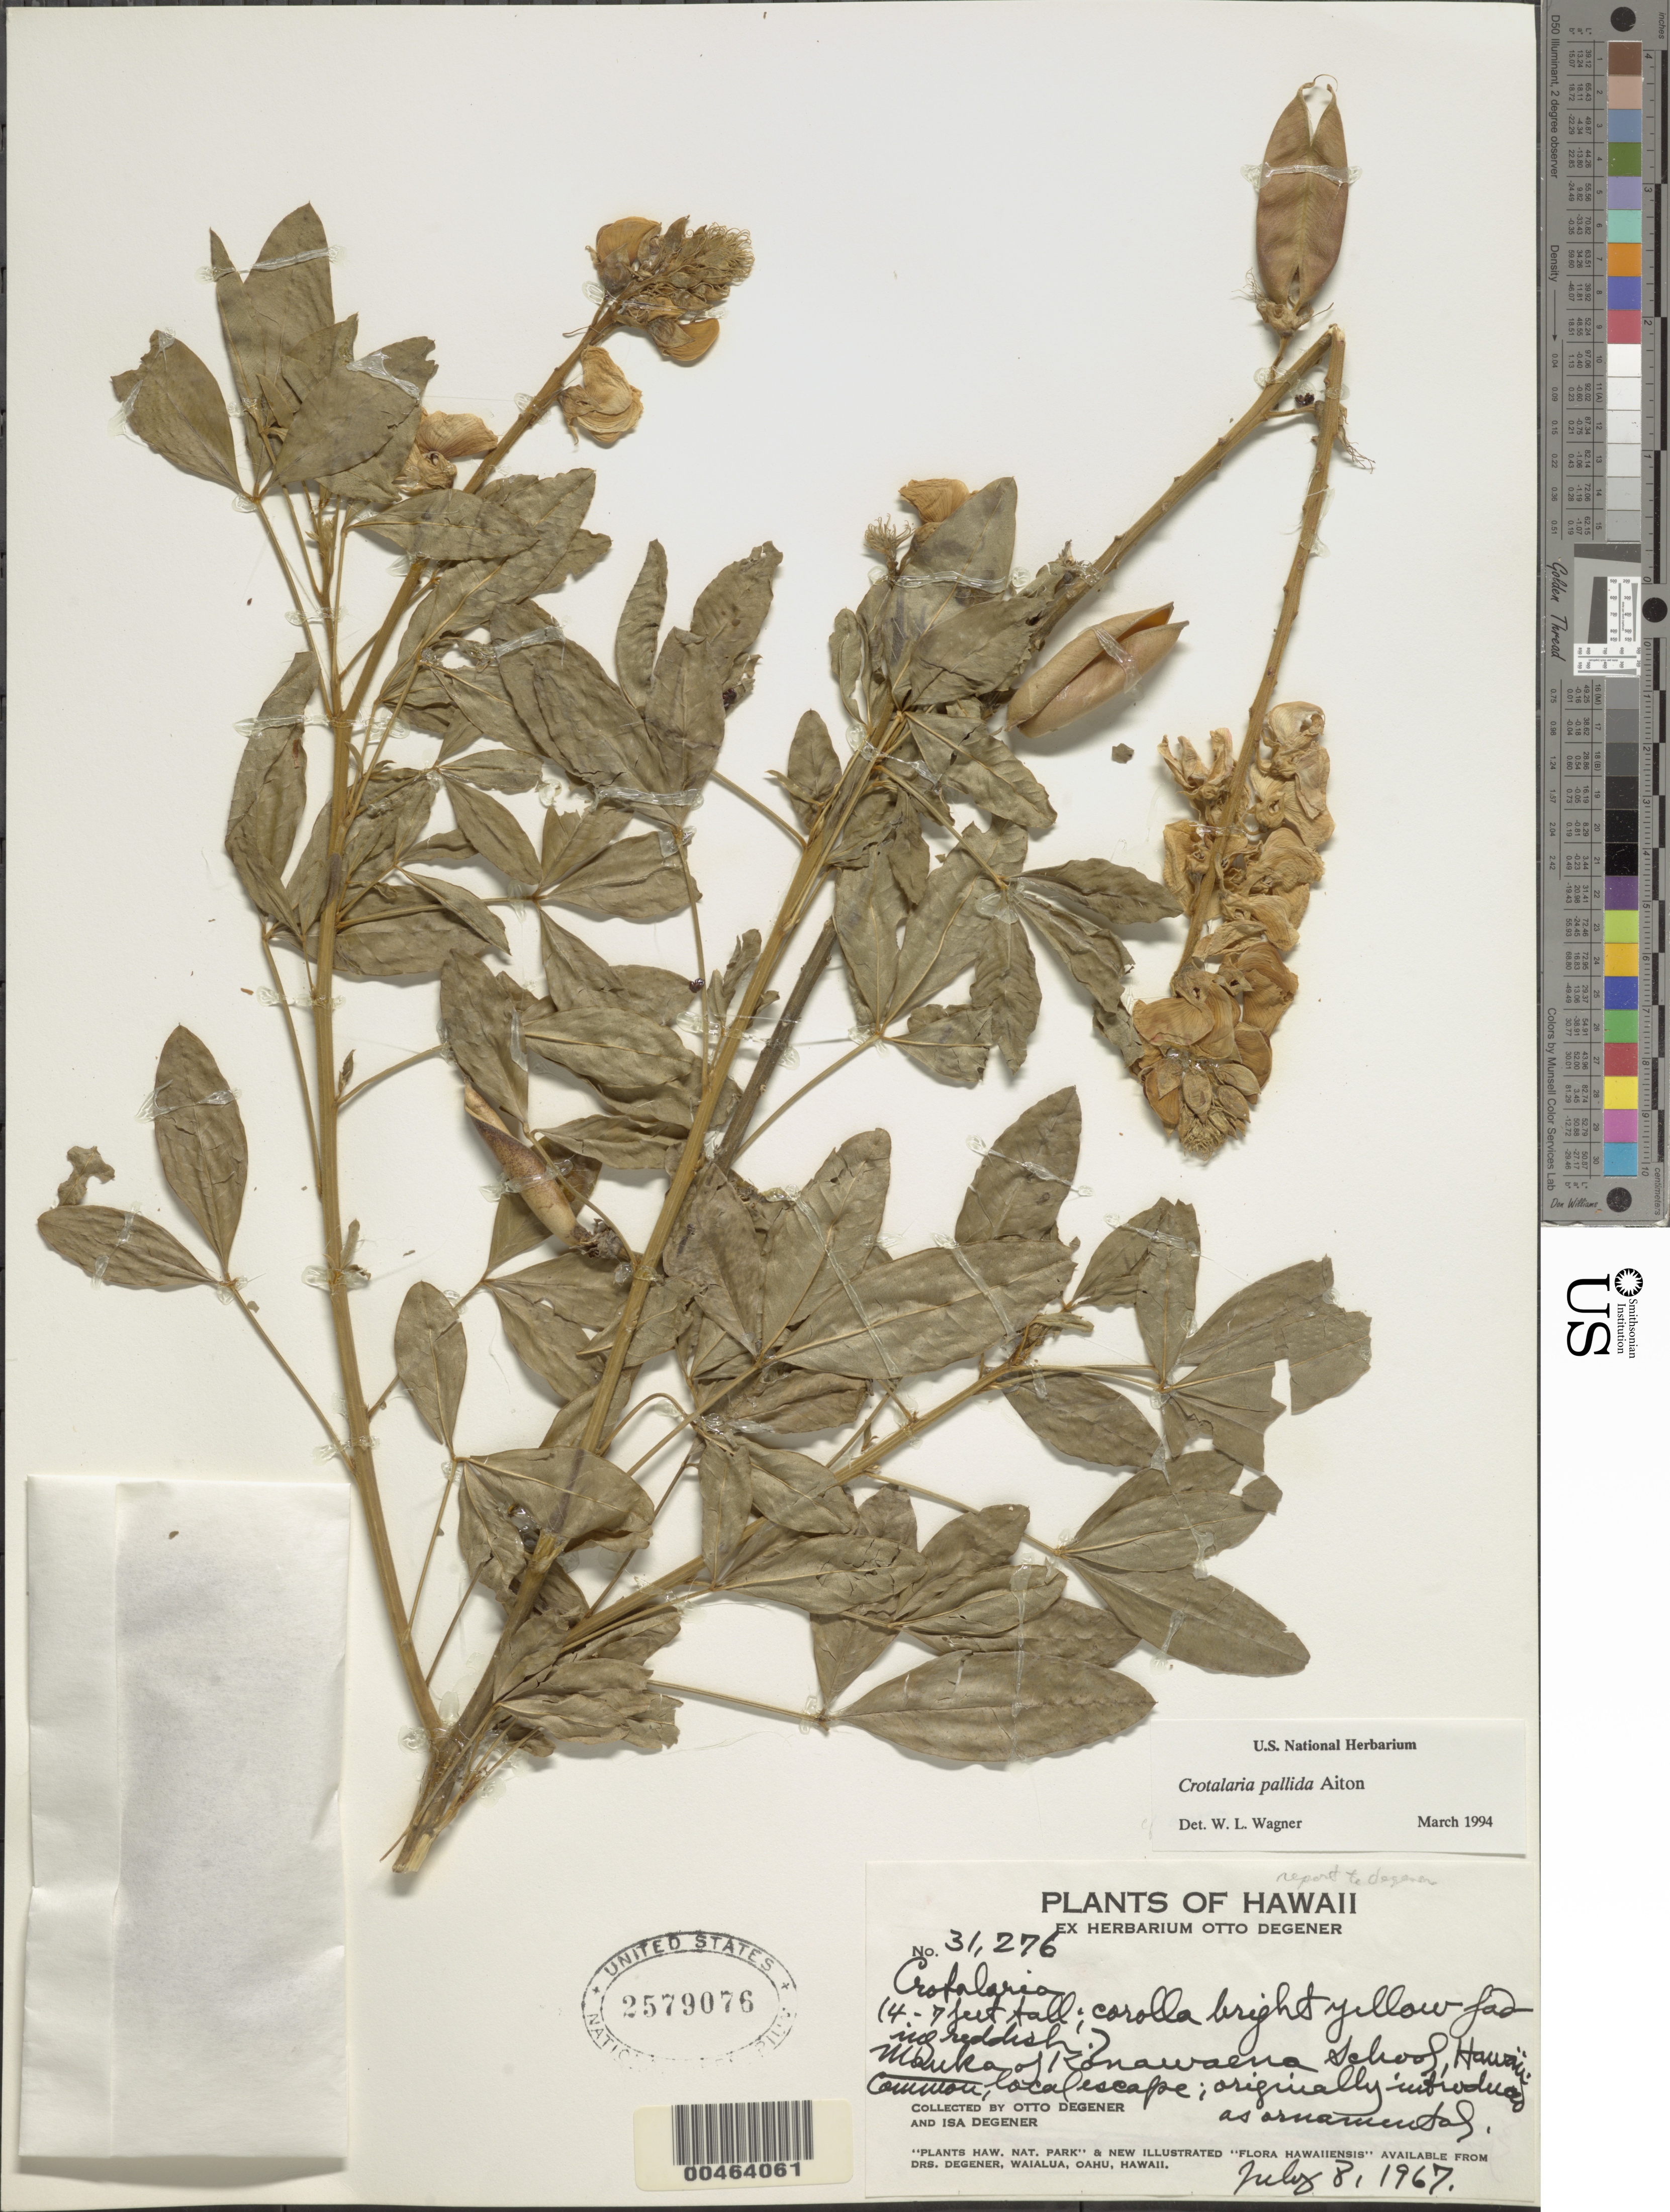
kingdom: Plantae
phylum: Tracheophyta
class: Magnoliopsida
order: Fabales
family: Fabaceae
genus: Crotalaria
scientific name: Crotalaria pallida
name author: Aiton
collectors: O. Degener & I. Degener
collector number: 31276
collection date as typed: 8 Jul 1967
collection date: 1967-07-08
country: United States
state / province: Hawaii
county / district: Hawaii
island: Hawaii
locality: Mauka of Konawaena School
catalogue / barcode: US 2579076